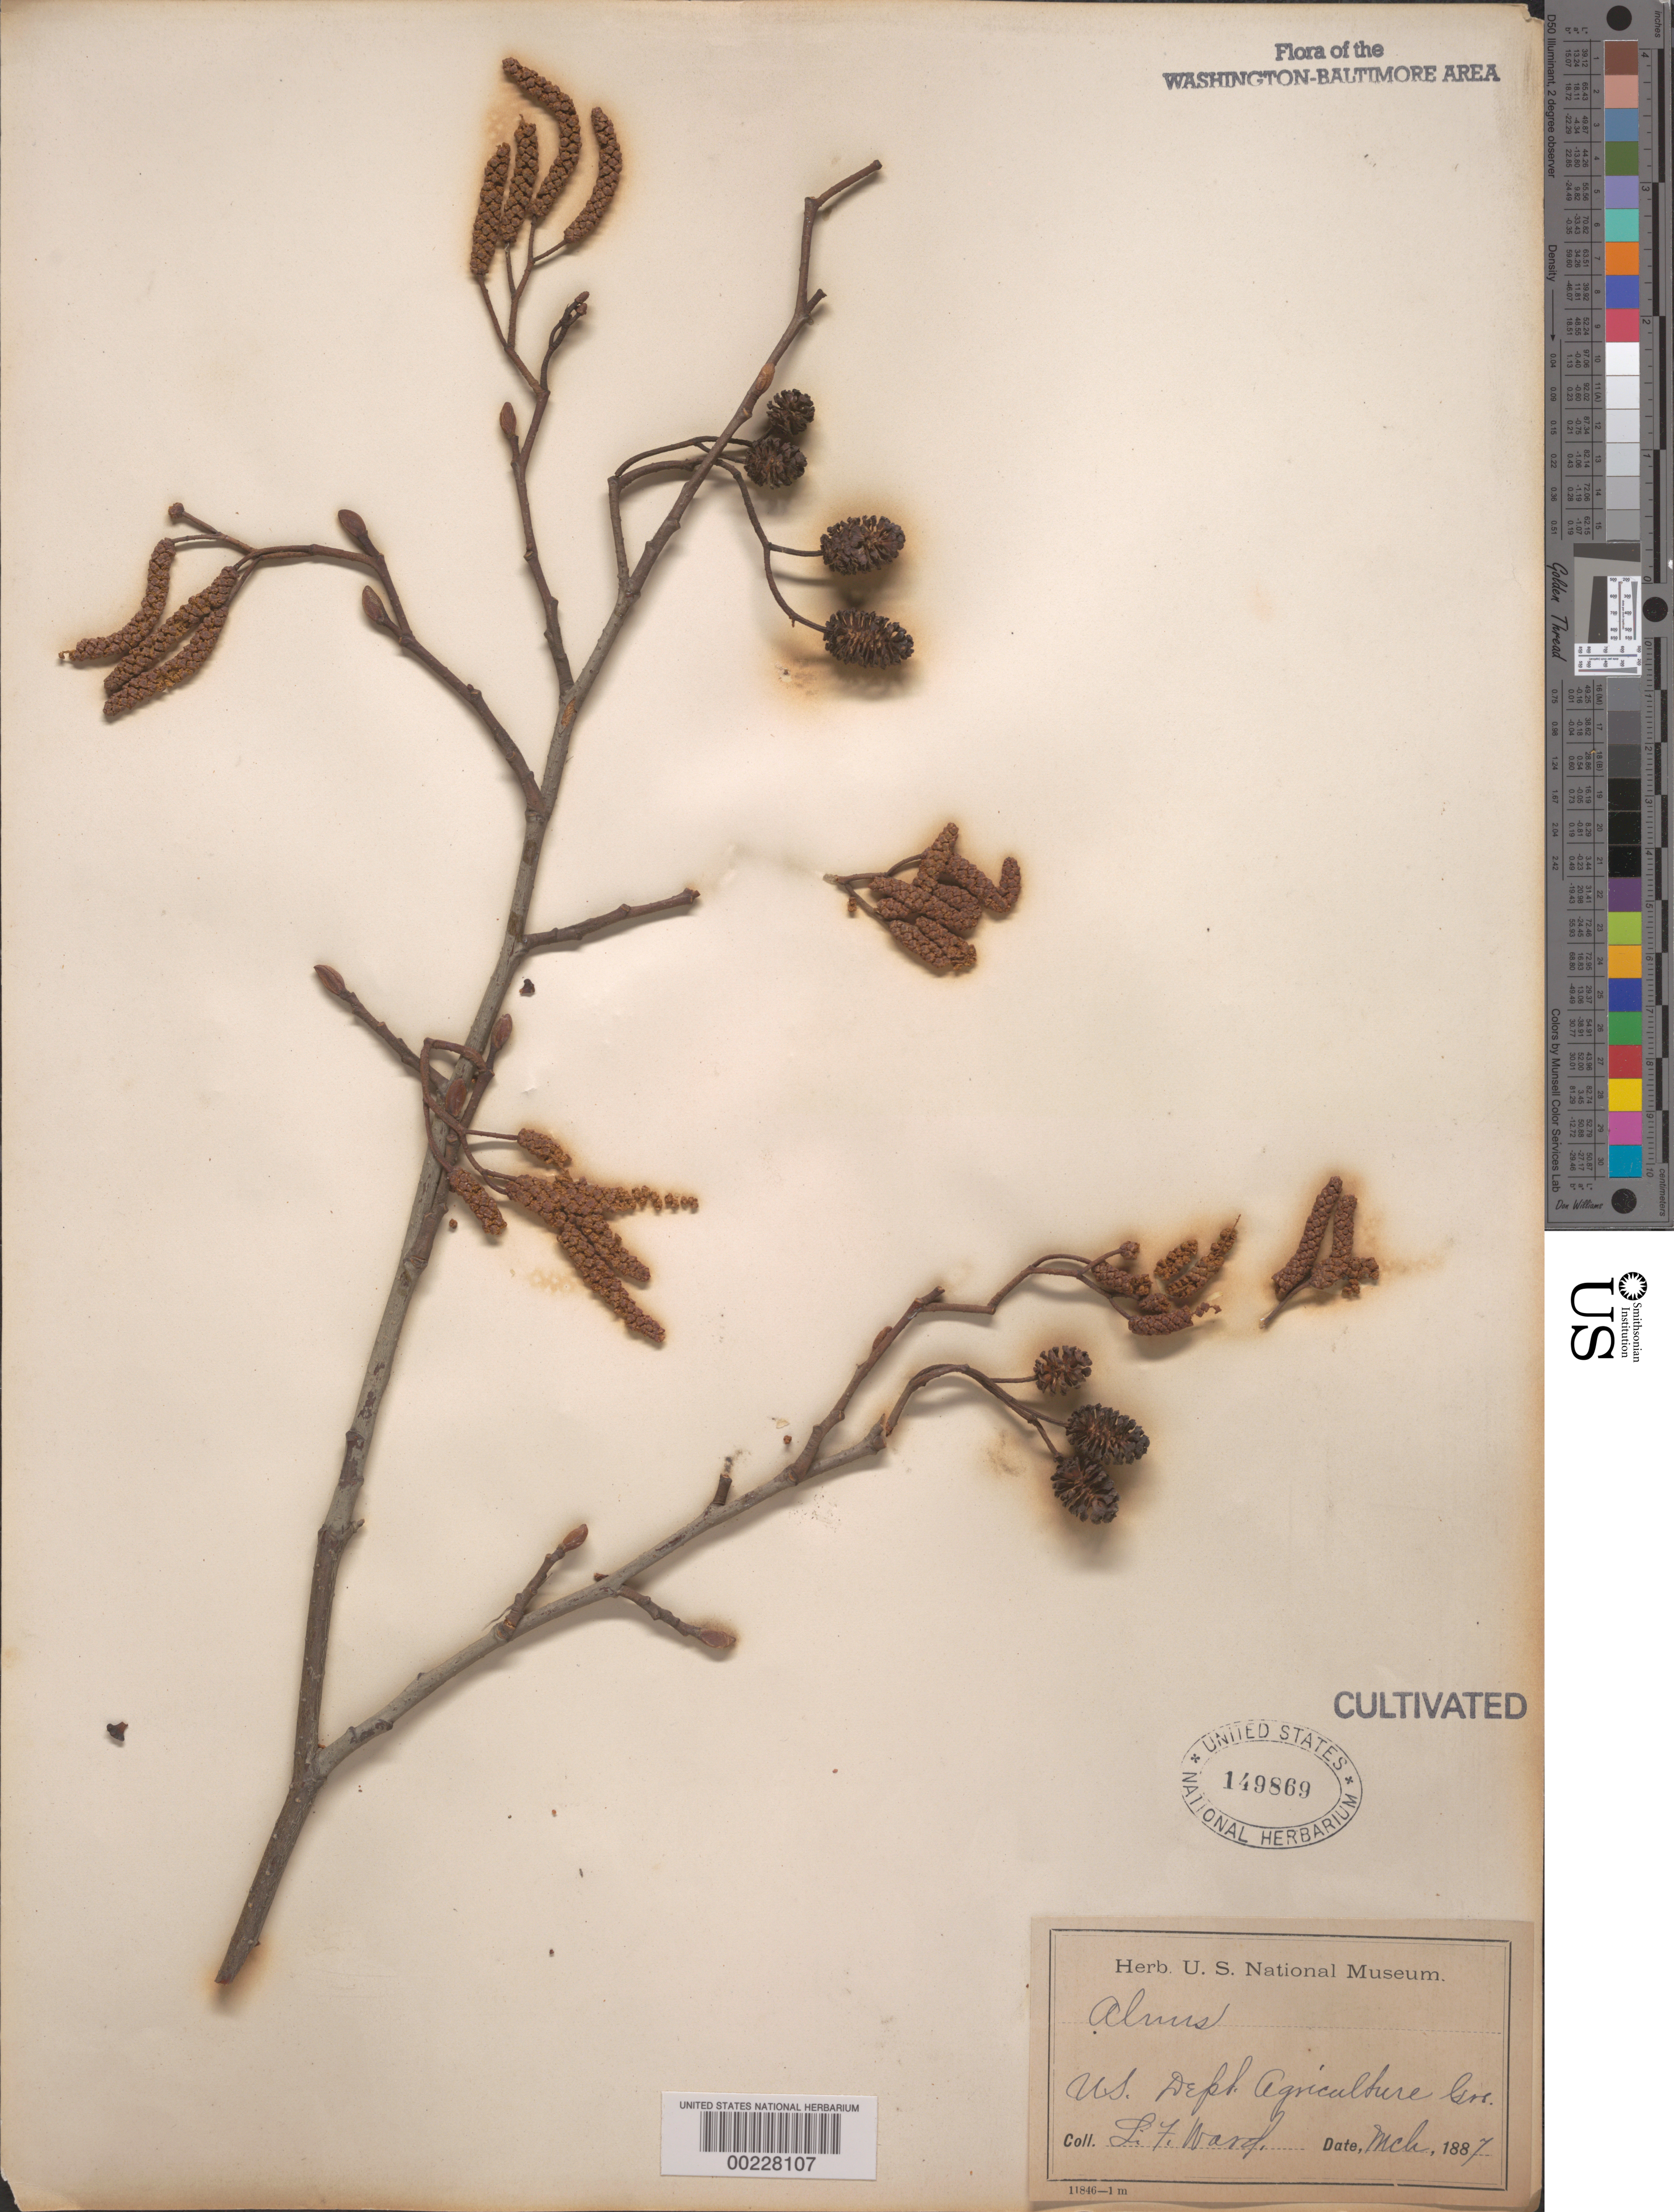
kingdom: Plantae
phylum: Tracheophyta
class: Magnoliopsida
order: Fagales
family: Betulaceae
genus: Alnus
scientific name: Alnus sp.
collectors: L. F. Ward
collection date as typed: Mar 1887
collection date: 1887-03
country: United States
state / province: District of Columbia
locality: Agricultural grounds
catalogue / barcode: US 149869